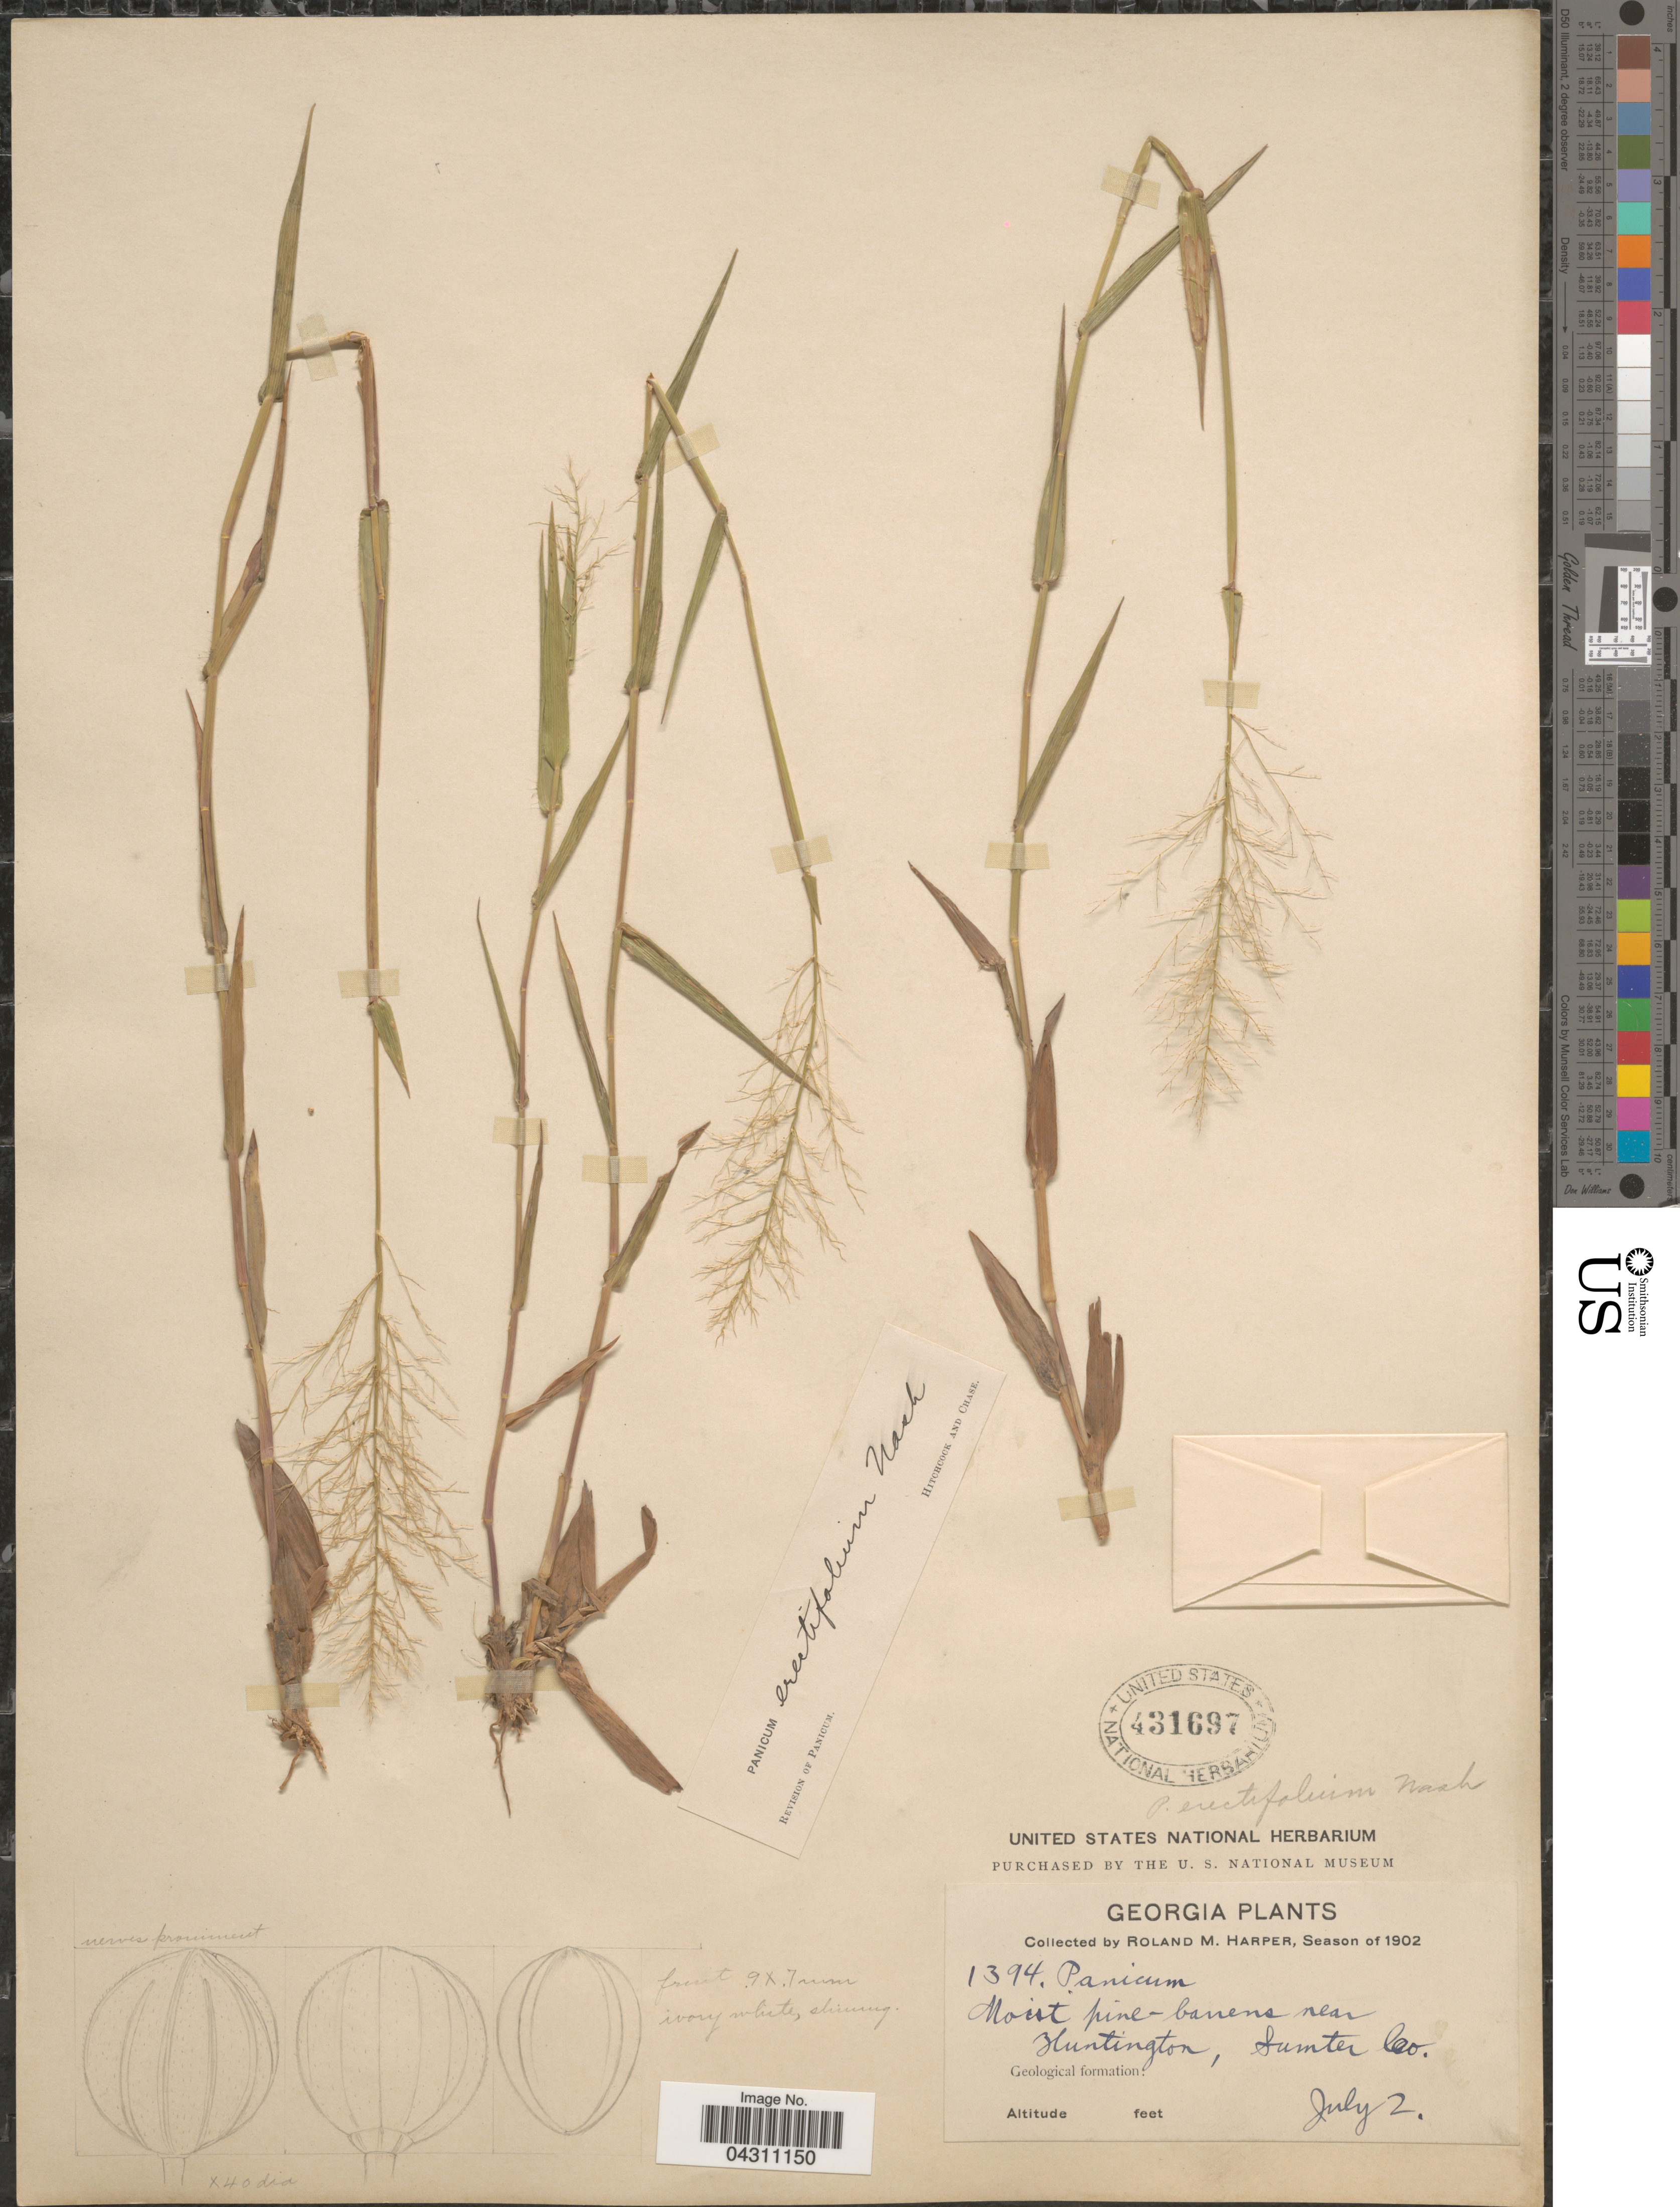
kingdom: Plantae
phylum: Tracheophyta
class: Liliopsida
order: Poales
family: Poaceae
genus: Dichanthelium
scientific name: Dichanthelium sphaerocarpon var. floridanum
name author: (Vasey) Davidse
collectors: R. M. Harper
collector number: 1394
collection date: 1902-07-02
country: United States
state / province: Georgia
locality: Moist pine-barrens near Huntington, Sumter Co.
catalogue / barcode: US 431697